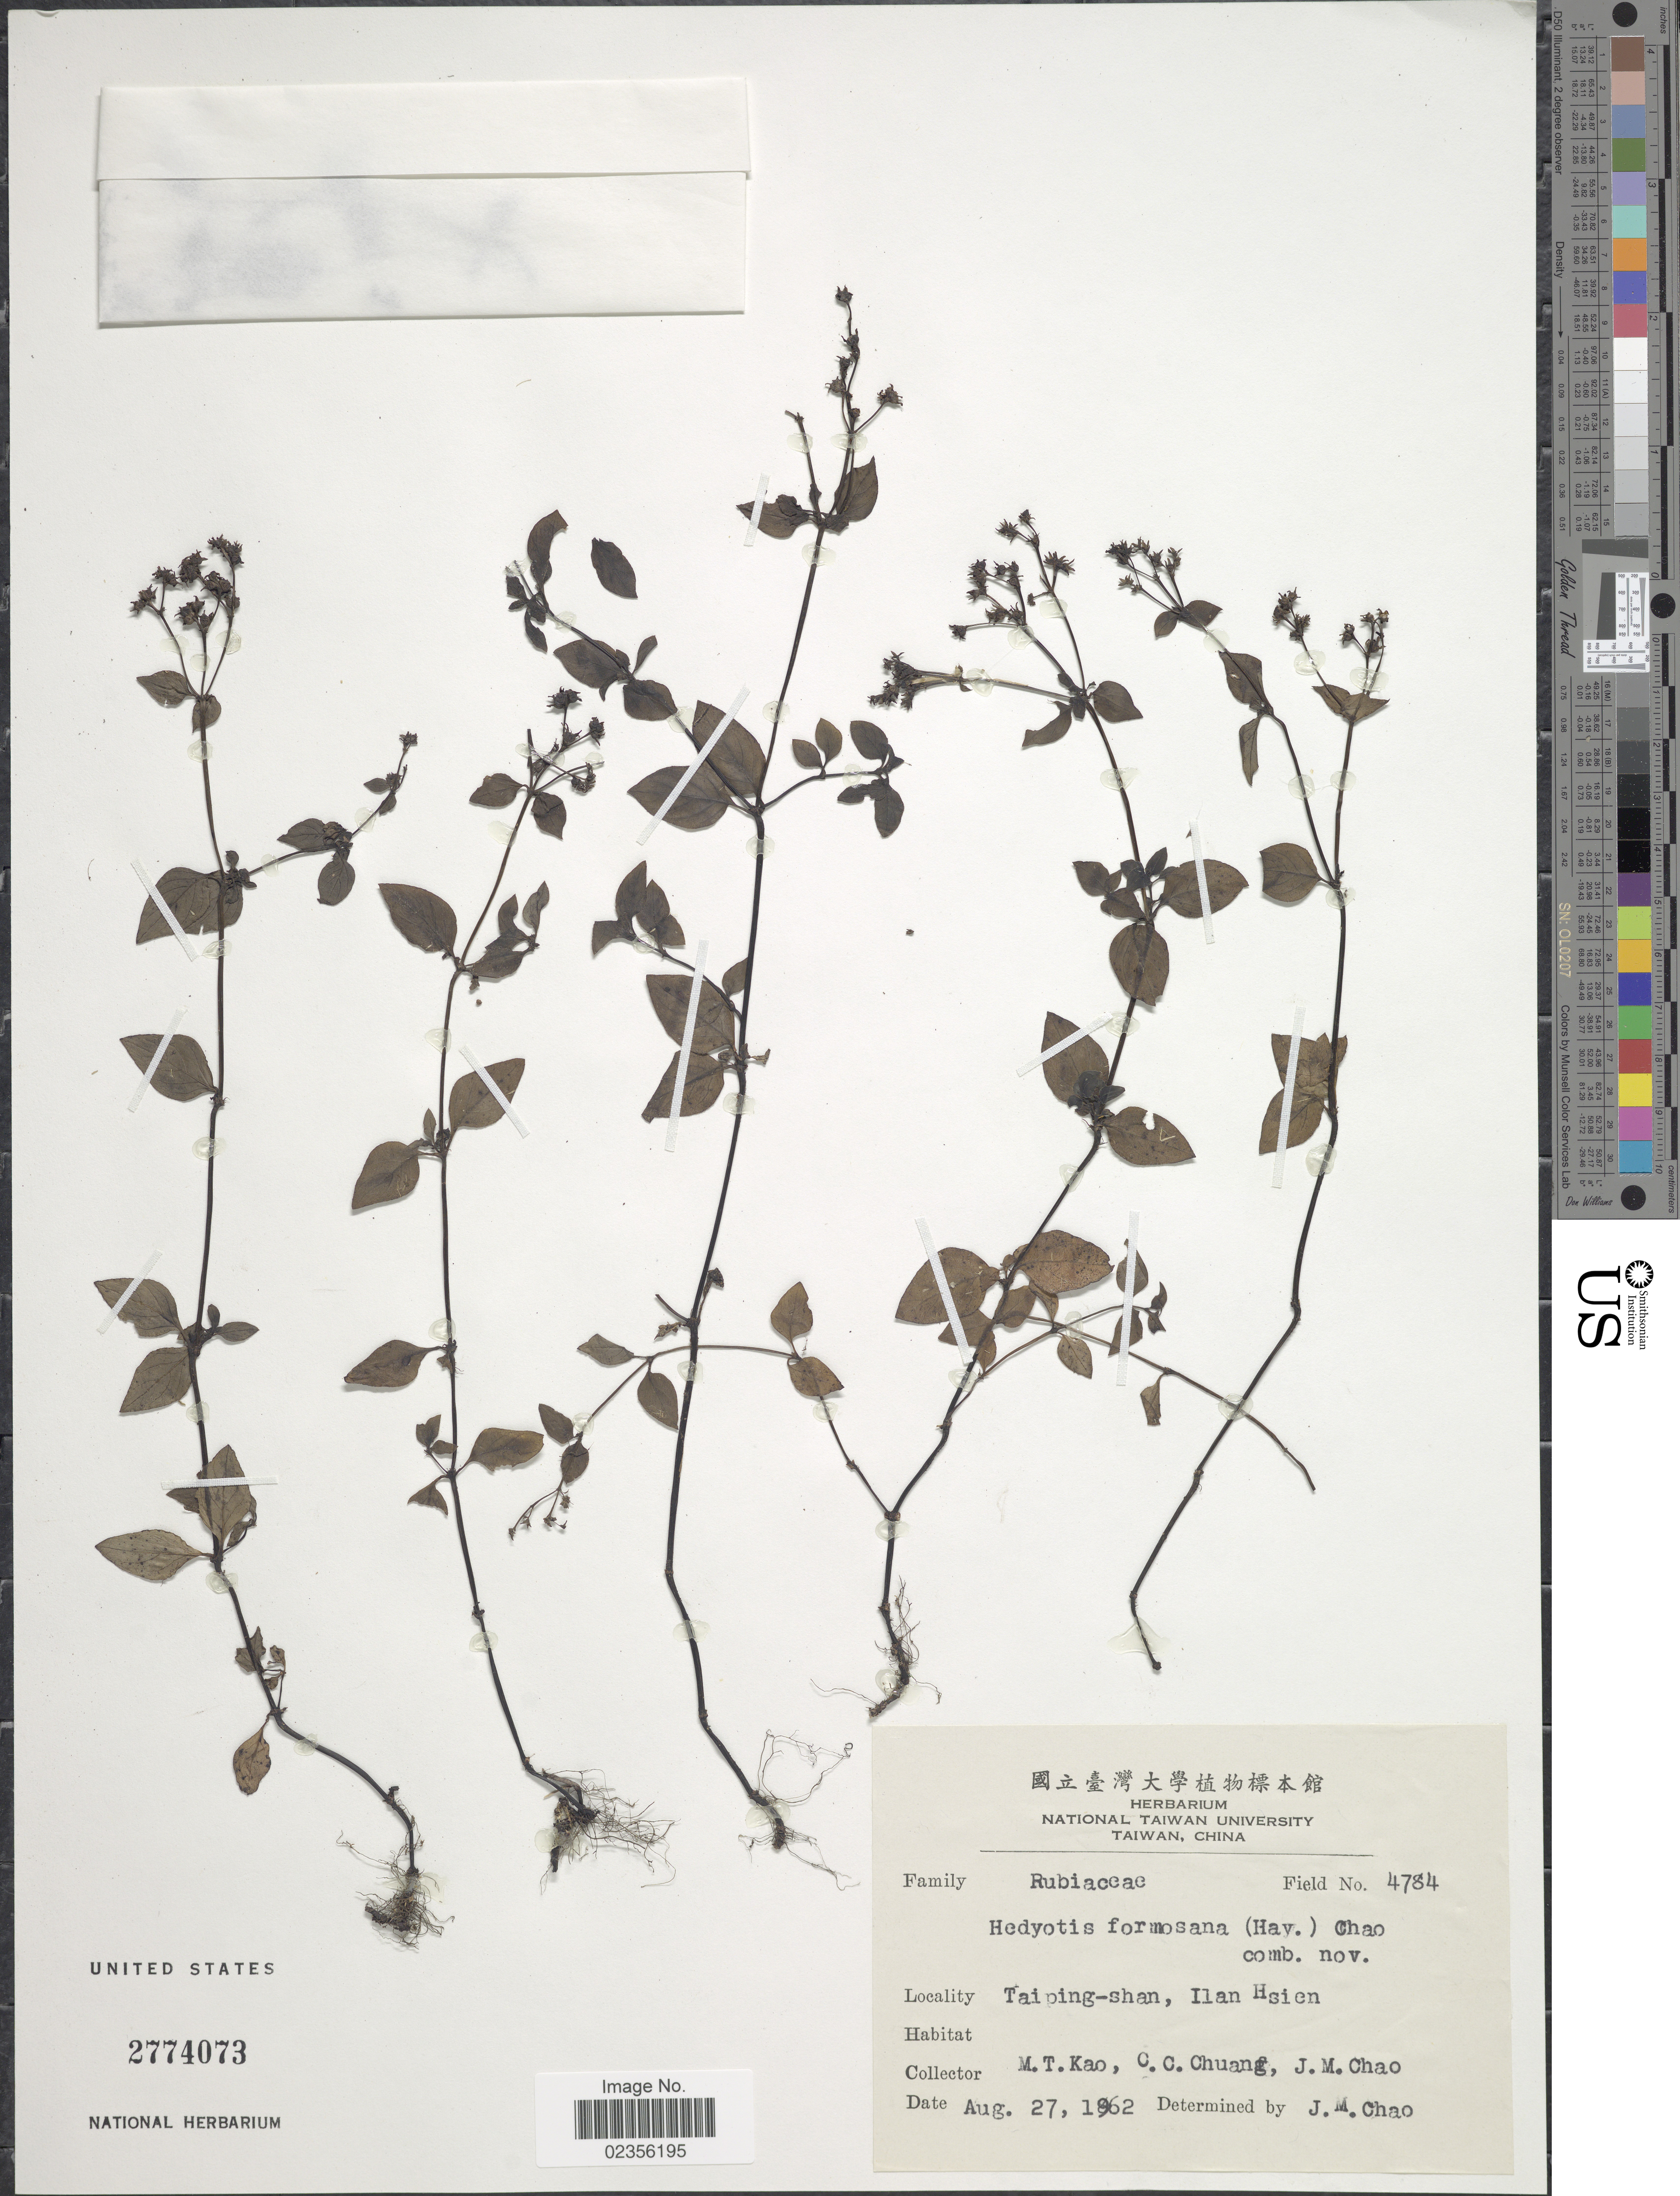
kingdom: Plantae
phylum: Tracheophyta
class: Magnoliopsida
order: Gentianales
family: Rubiaceae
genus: Hedyotis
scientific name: Hedyotis formosana (Hayata) Chao comb nov. ined.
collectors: M. T. Kao, C. C. Chuang & J. Chao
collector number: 4784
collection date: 1962-08-27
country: Taiwan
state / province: Ilan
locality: Taiping-Shan, Ilan Hsien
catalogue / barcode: US 2774073